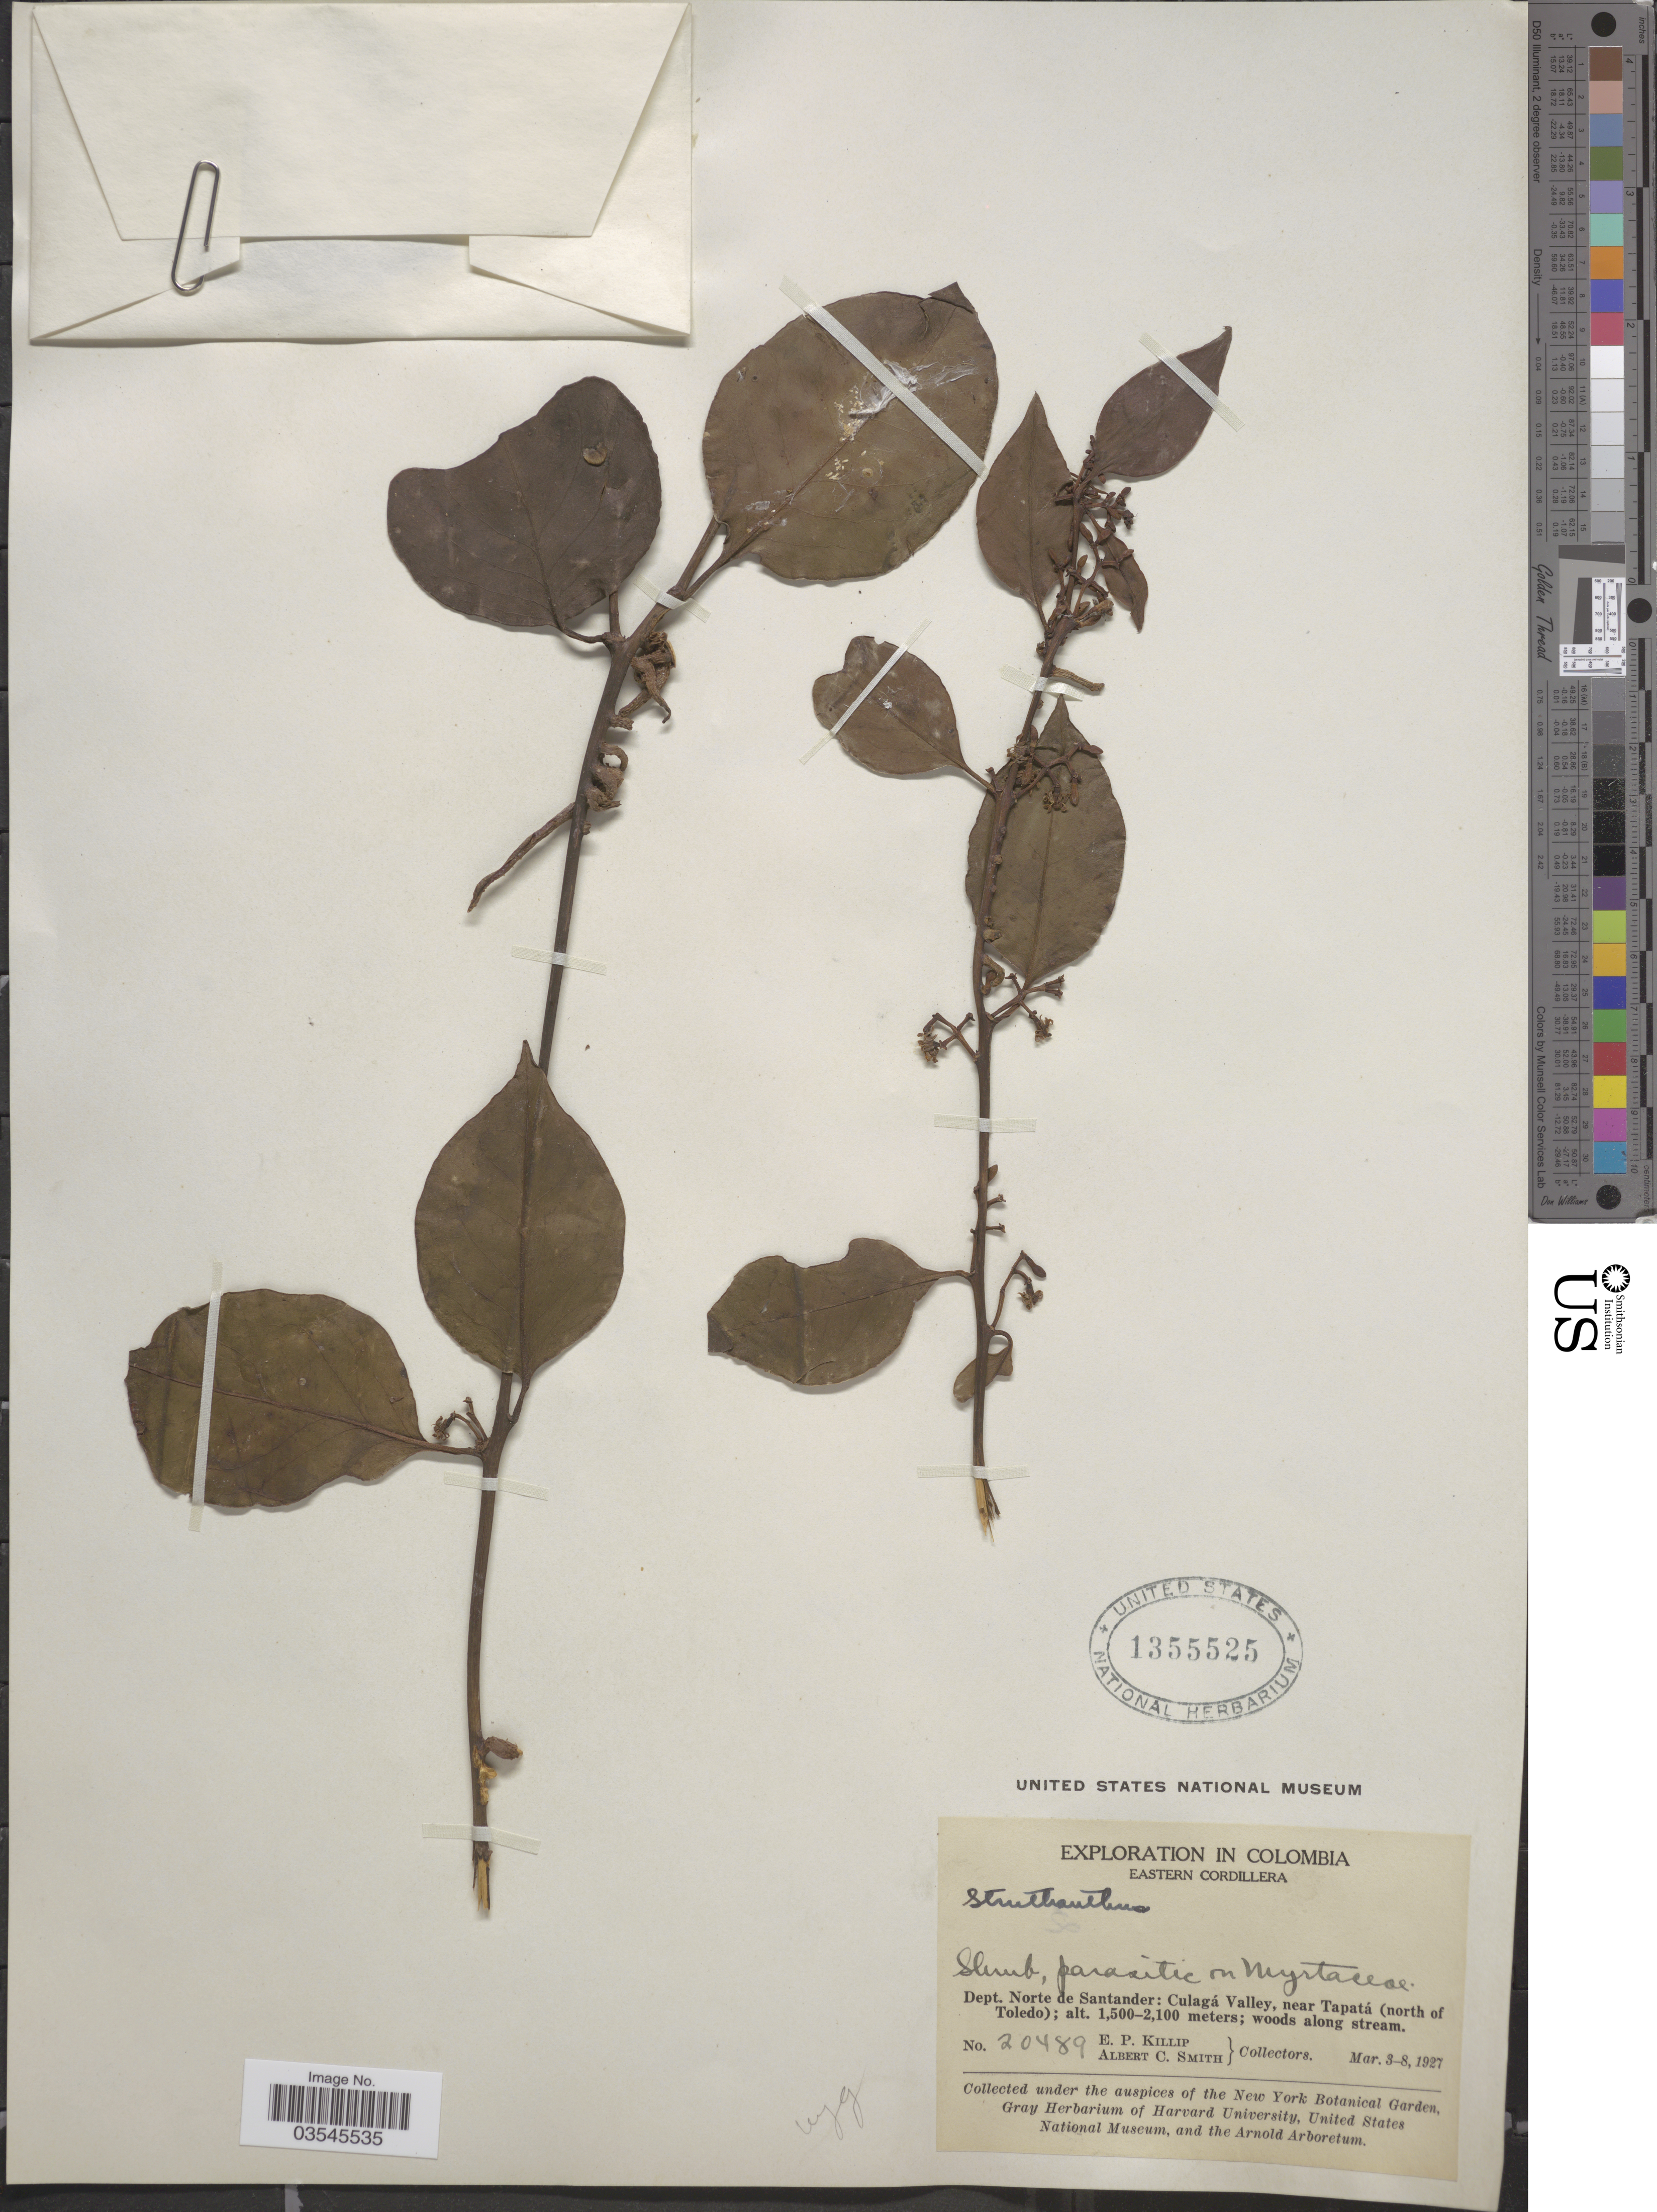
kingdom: Plantae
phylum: Tracheophyta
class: Magnoliopsida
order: Santalales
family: Loranthaceae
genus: Struthanthus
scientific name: Struthanthus sp.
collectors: E. P. Killip & A. C. Smith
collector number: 20489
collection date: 1927-03-03/1927-03-08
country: Colombia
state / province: Norte de Santander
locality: Eastern Cordillera. Dept. Norte de Santander: Culagá Valley, near Tapatá (north of Toledo).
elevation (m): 1500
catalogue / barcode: US 1355525